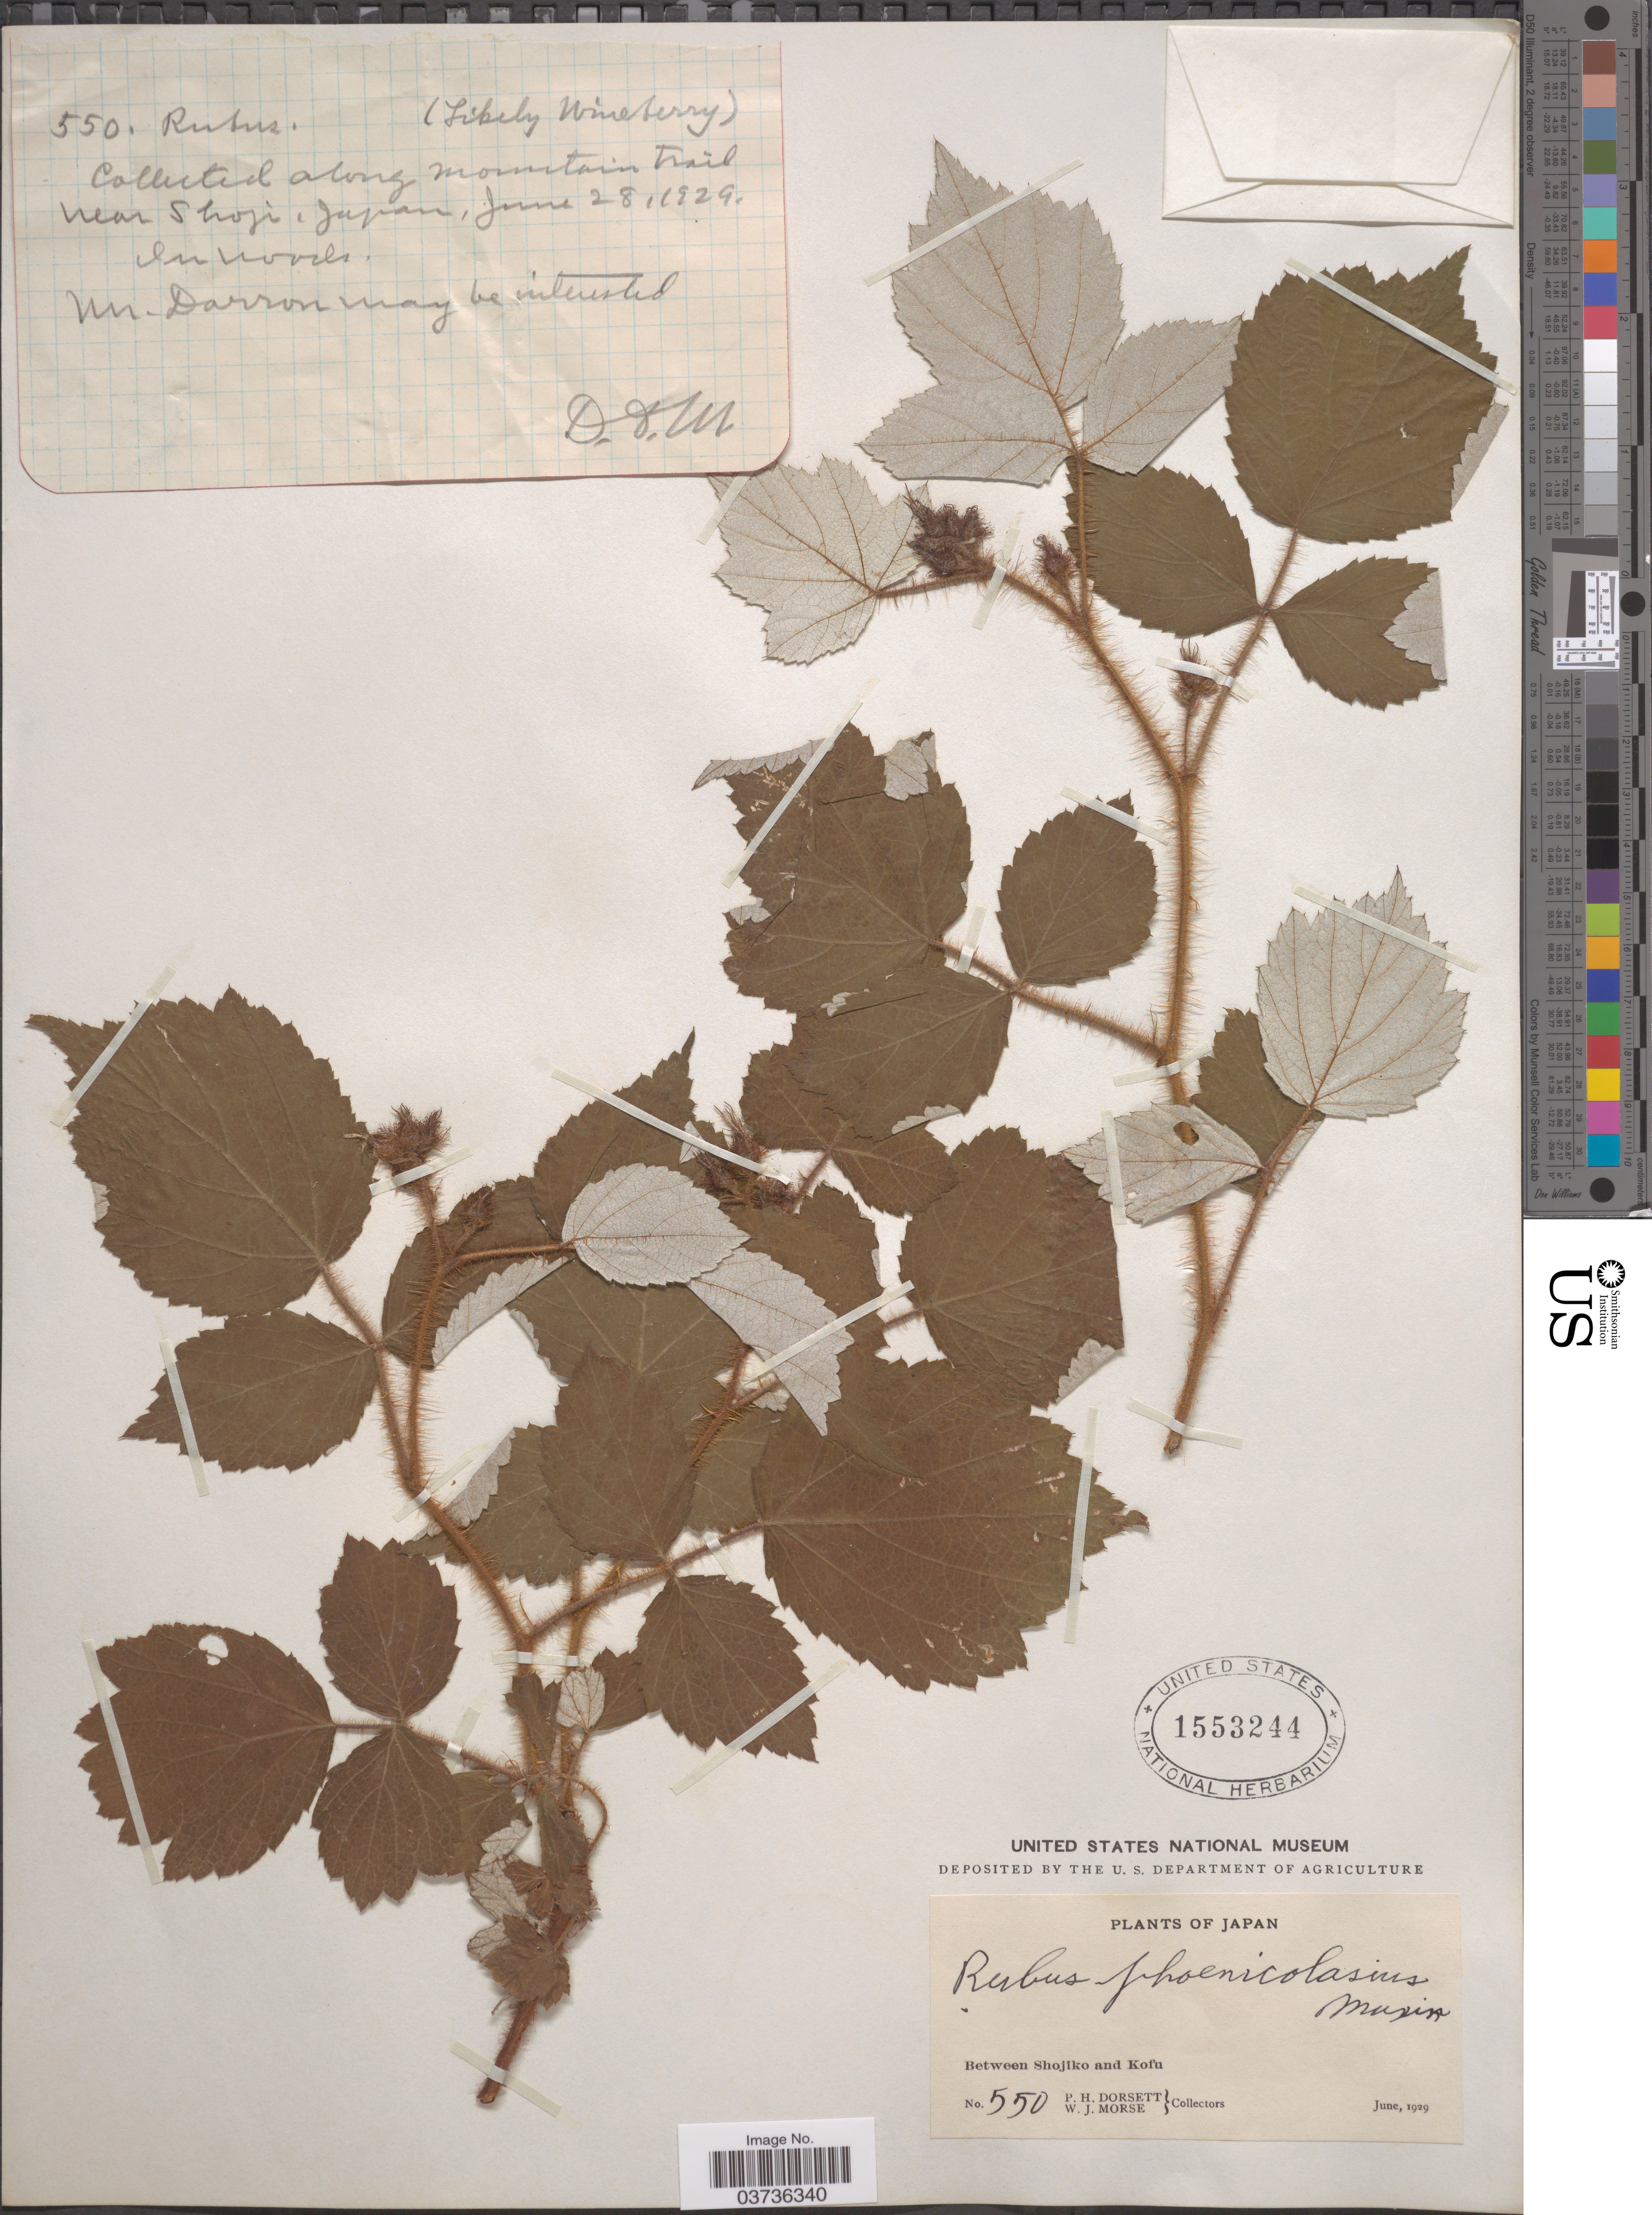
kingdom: Plantae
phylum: Tracheophyta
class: Magnoliopsida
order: Rosales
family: Rosaceae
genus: Rubus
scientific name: Rubus phoenicolasius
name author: Maxim.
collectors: P. H. Dorsett & W. J. Morse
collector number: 550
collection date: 1929-06-28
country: Japan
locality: Between Shojiko and Kofu. Along mountain trail near Shoja.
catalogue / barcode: US 1553244